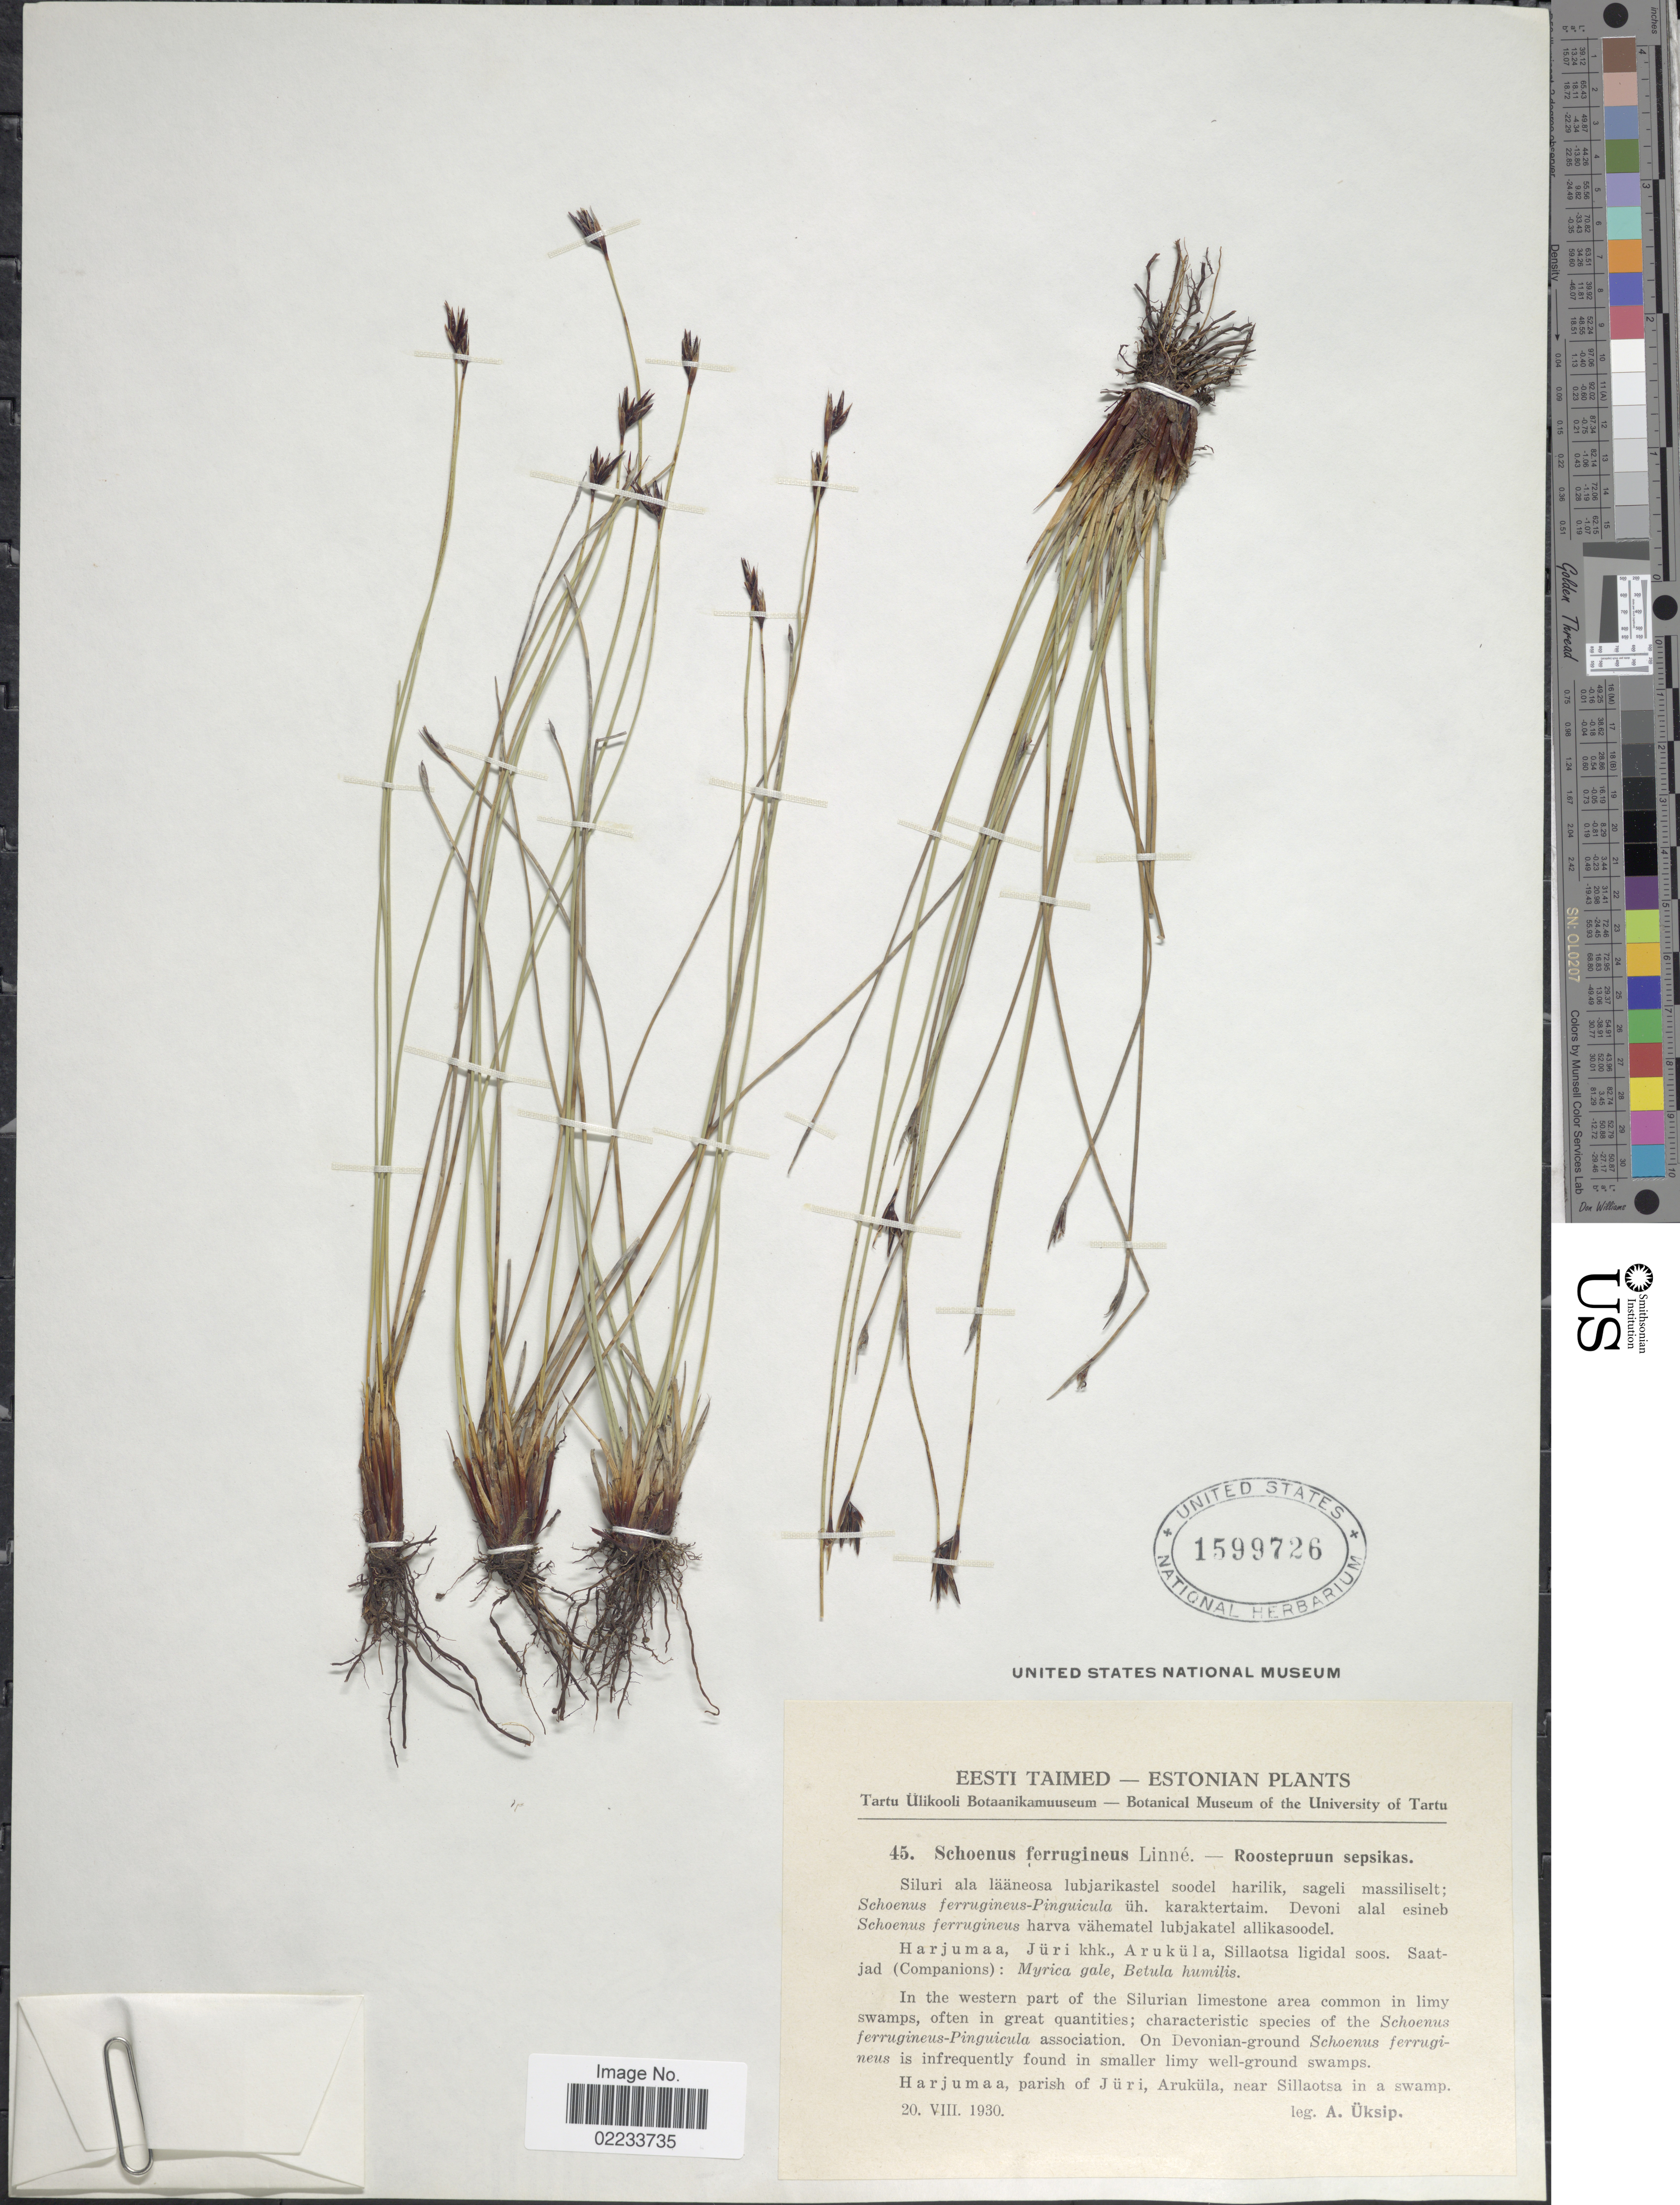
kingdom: Plantae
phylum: Tracheophyta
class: Liliopsida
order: Poales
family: Cyperaceae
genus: Schoenus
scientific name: Schoenus ferrugineus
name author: L.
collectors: A. Üksip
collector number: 45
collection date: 1930-08-20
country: Estonia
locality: Harjumaa, parish of Jüra, Aruküla, near Sillaotsa in a swamp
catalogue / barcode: US 1599726